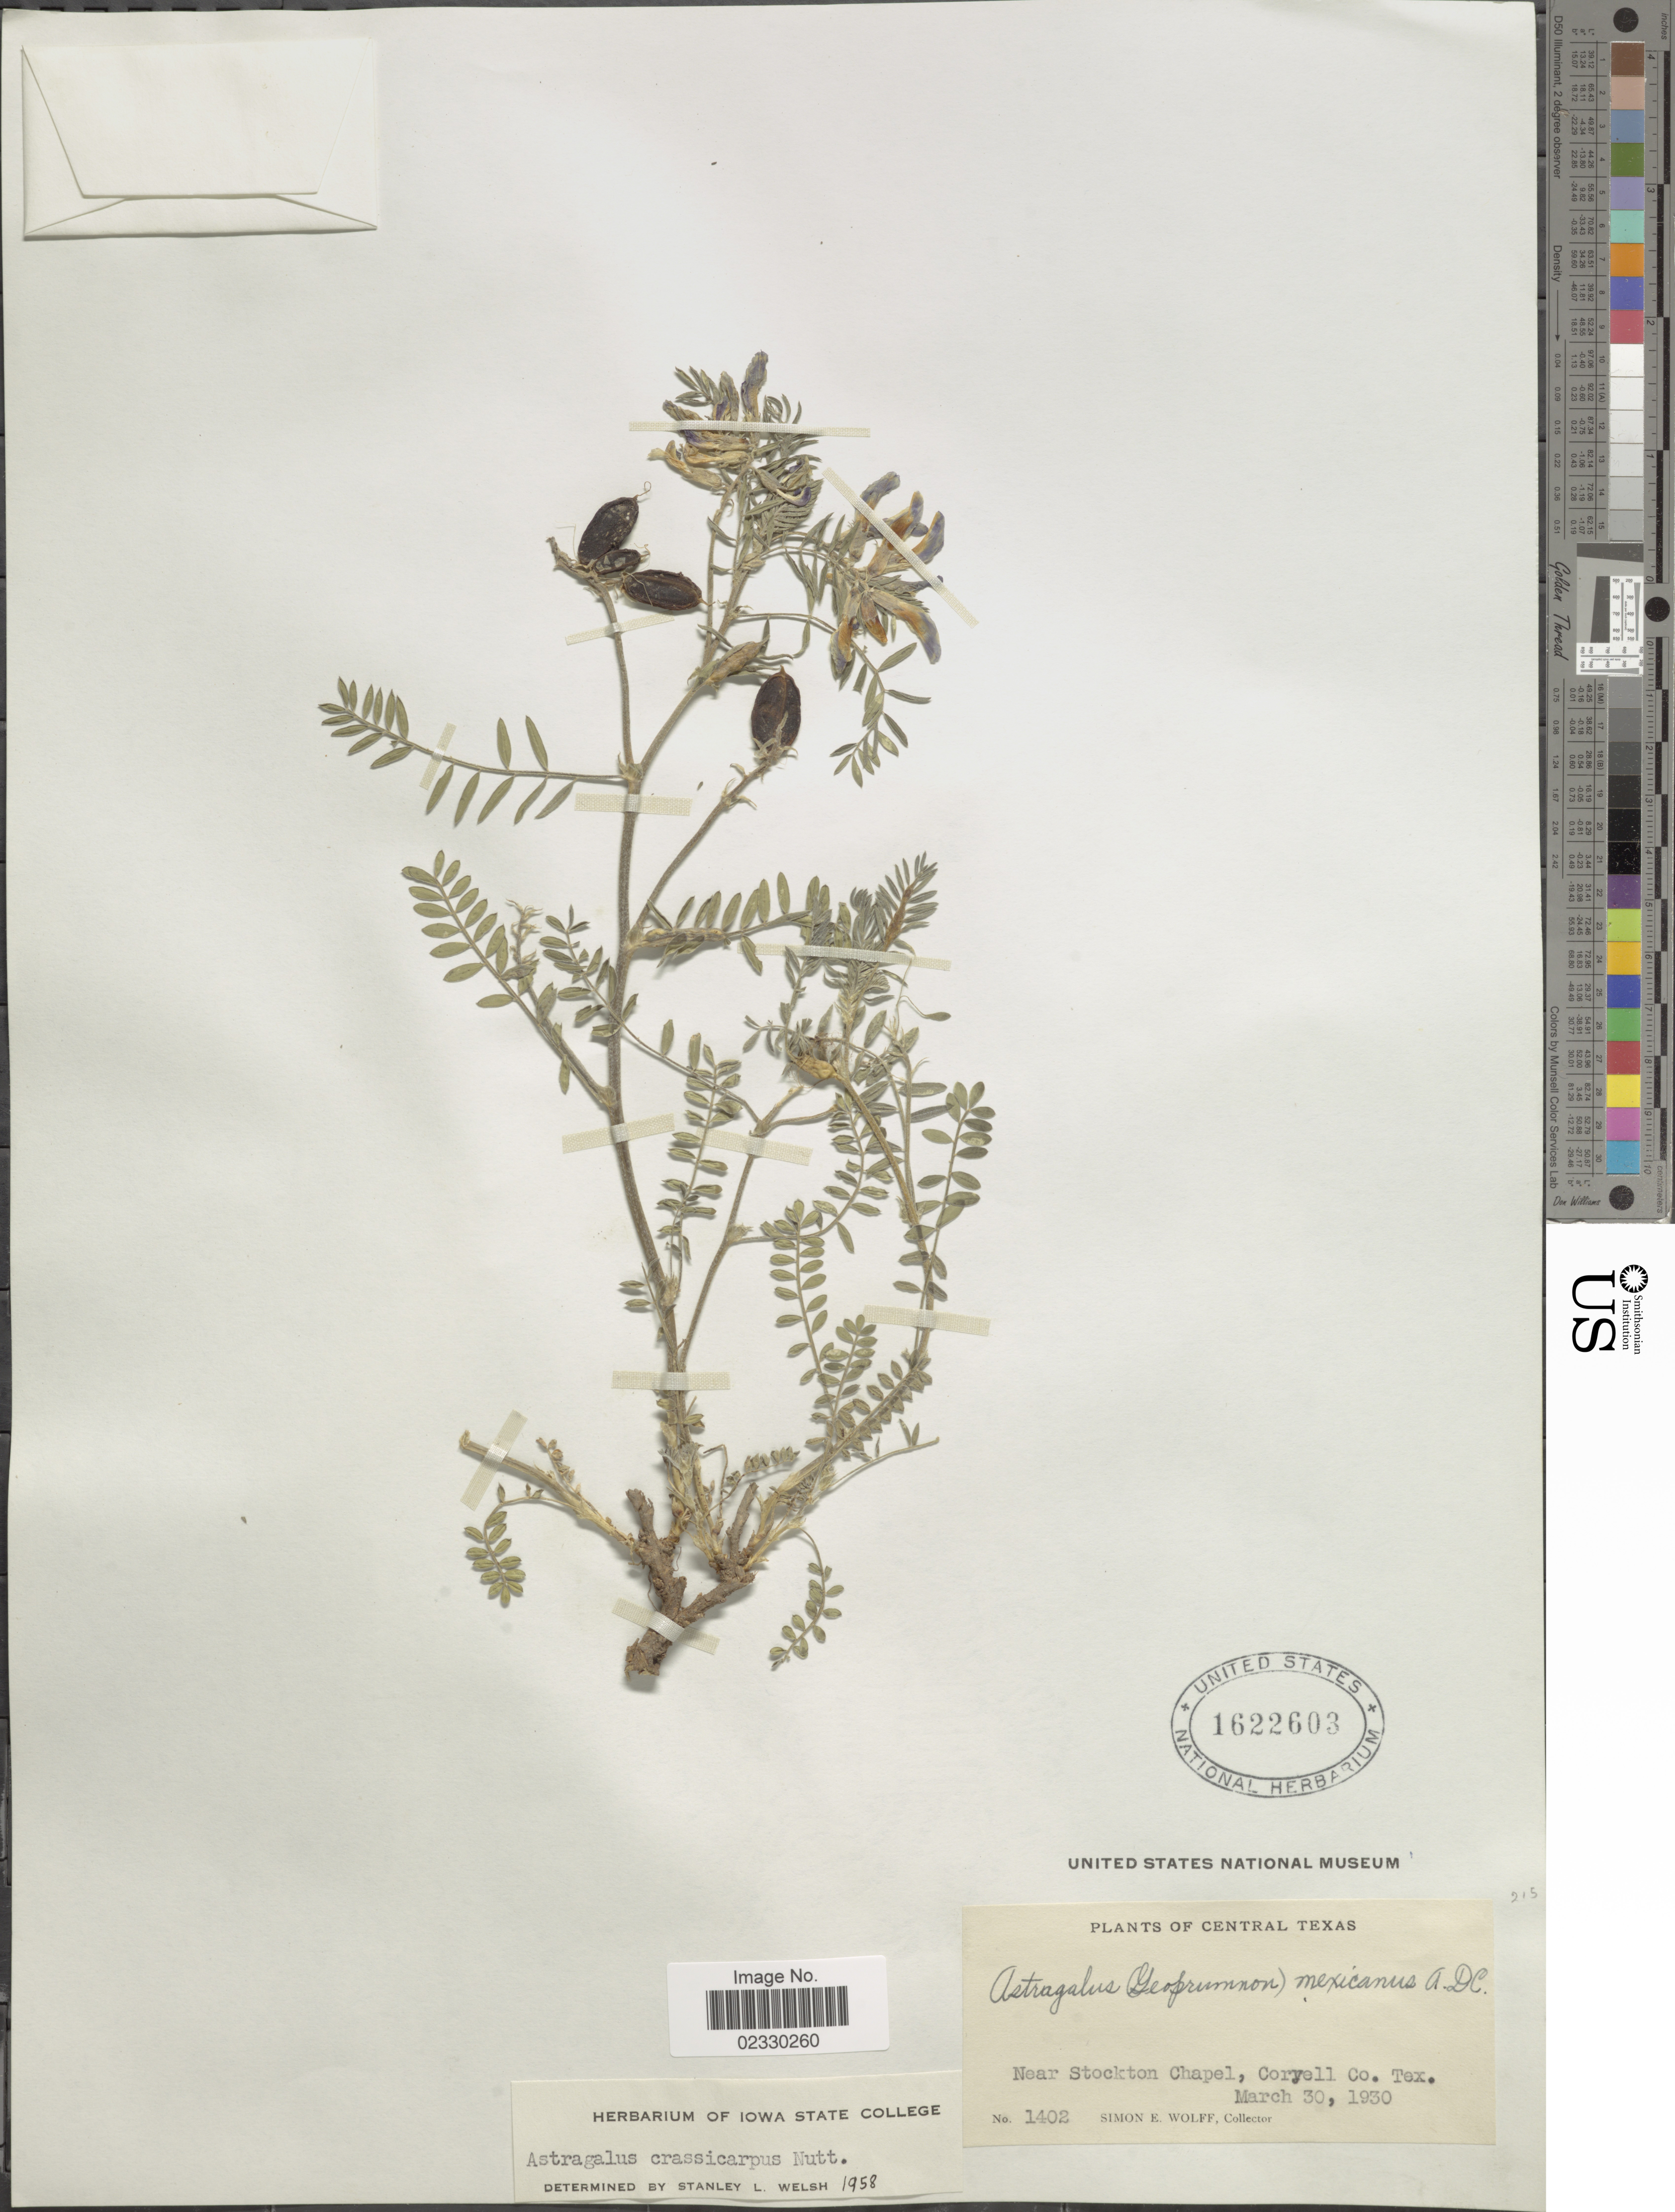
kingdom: Plantae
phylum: Tracheophyta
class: Magnoliopsida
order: Fabales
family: Fabaceae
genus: Astragalus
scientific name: Astragalus crassicarpus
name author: Nutt.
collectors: S. E. Wolff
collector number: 1402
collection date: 1930-03-30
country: United States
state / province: Texas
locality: Central Texas, Near Stockton Chapel, Coryell Co.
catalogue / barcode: US 1622603